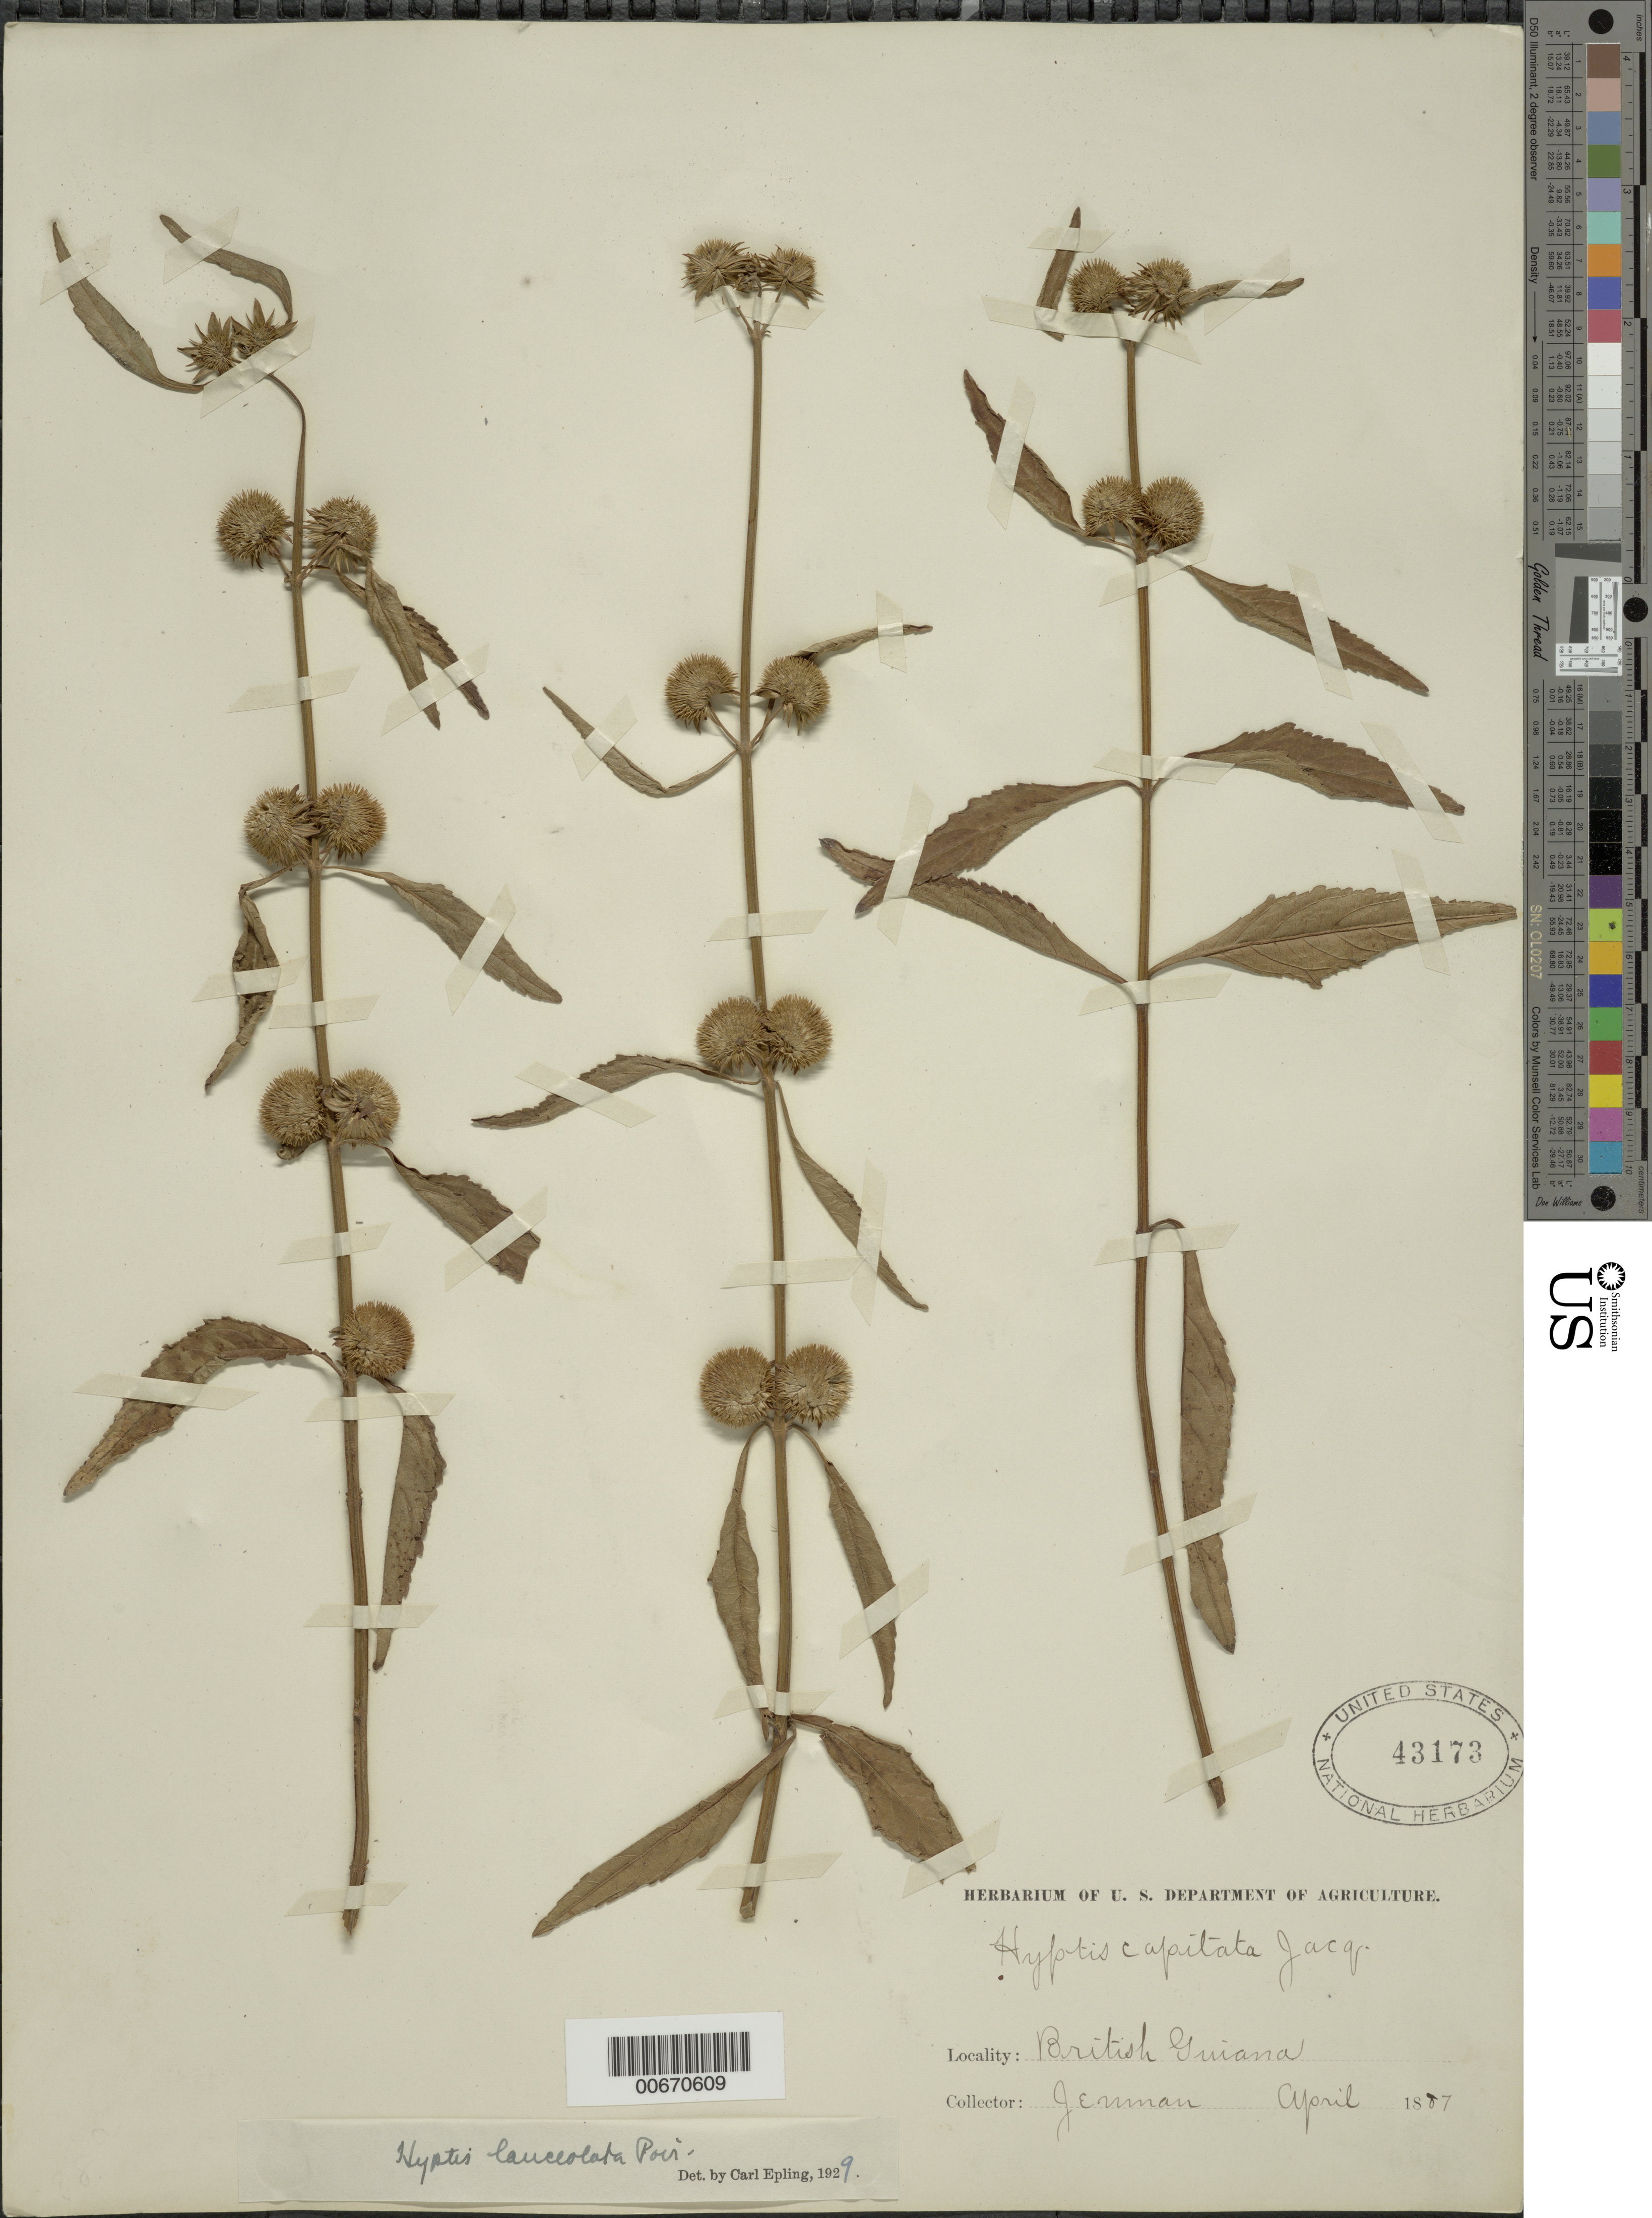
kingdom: Plantae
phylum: Tracheophyta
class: Magnoliopsida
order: Lamiales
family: Lamiaceae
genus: Hyptis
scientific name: Hyptis lanceolata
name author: Poir.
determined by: Epling, C. C.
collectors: G. S. Jenman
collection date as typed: April 1887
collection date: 1887-04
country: Guyana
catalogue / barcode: US 43173